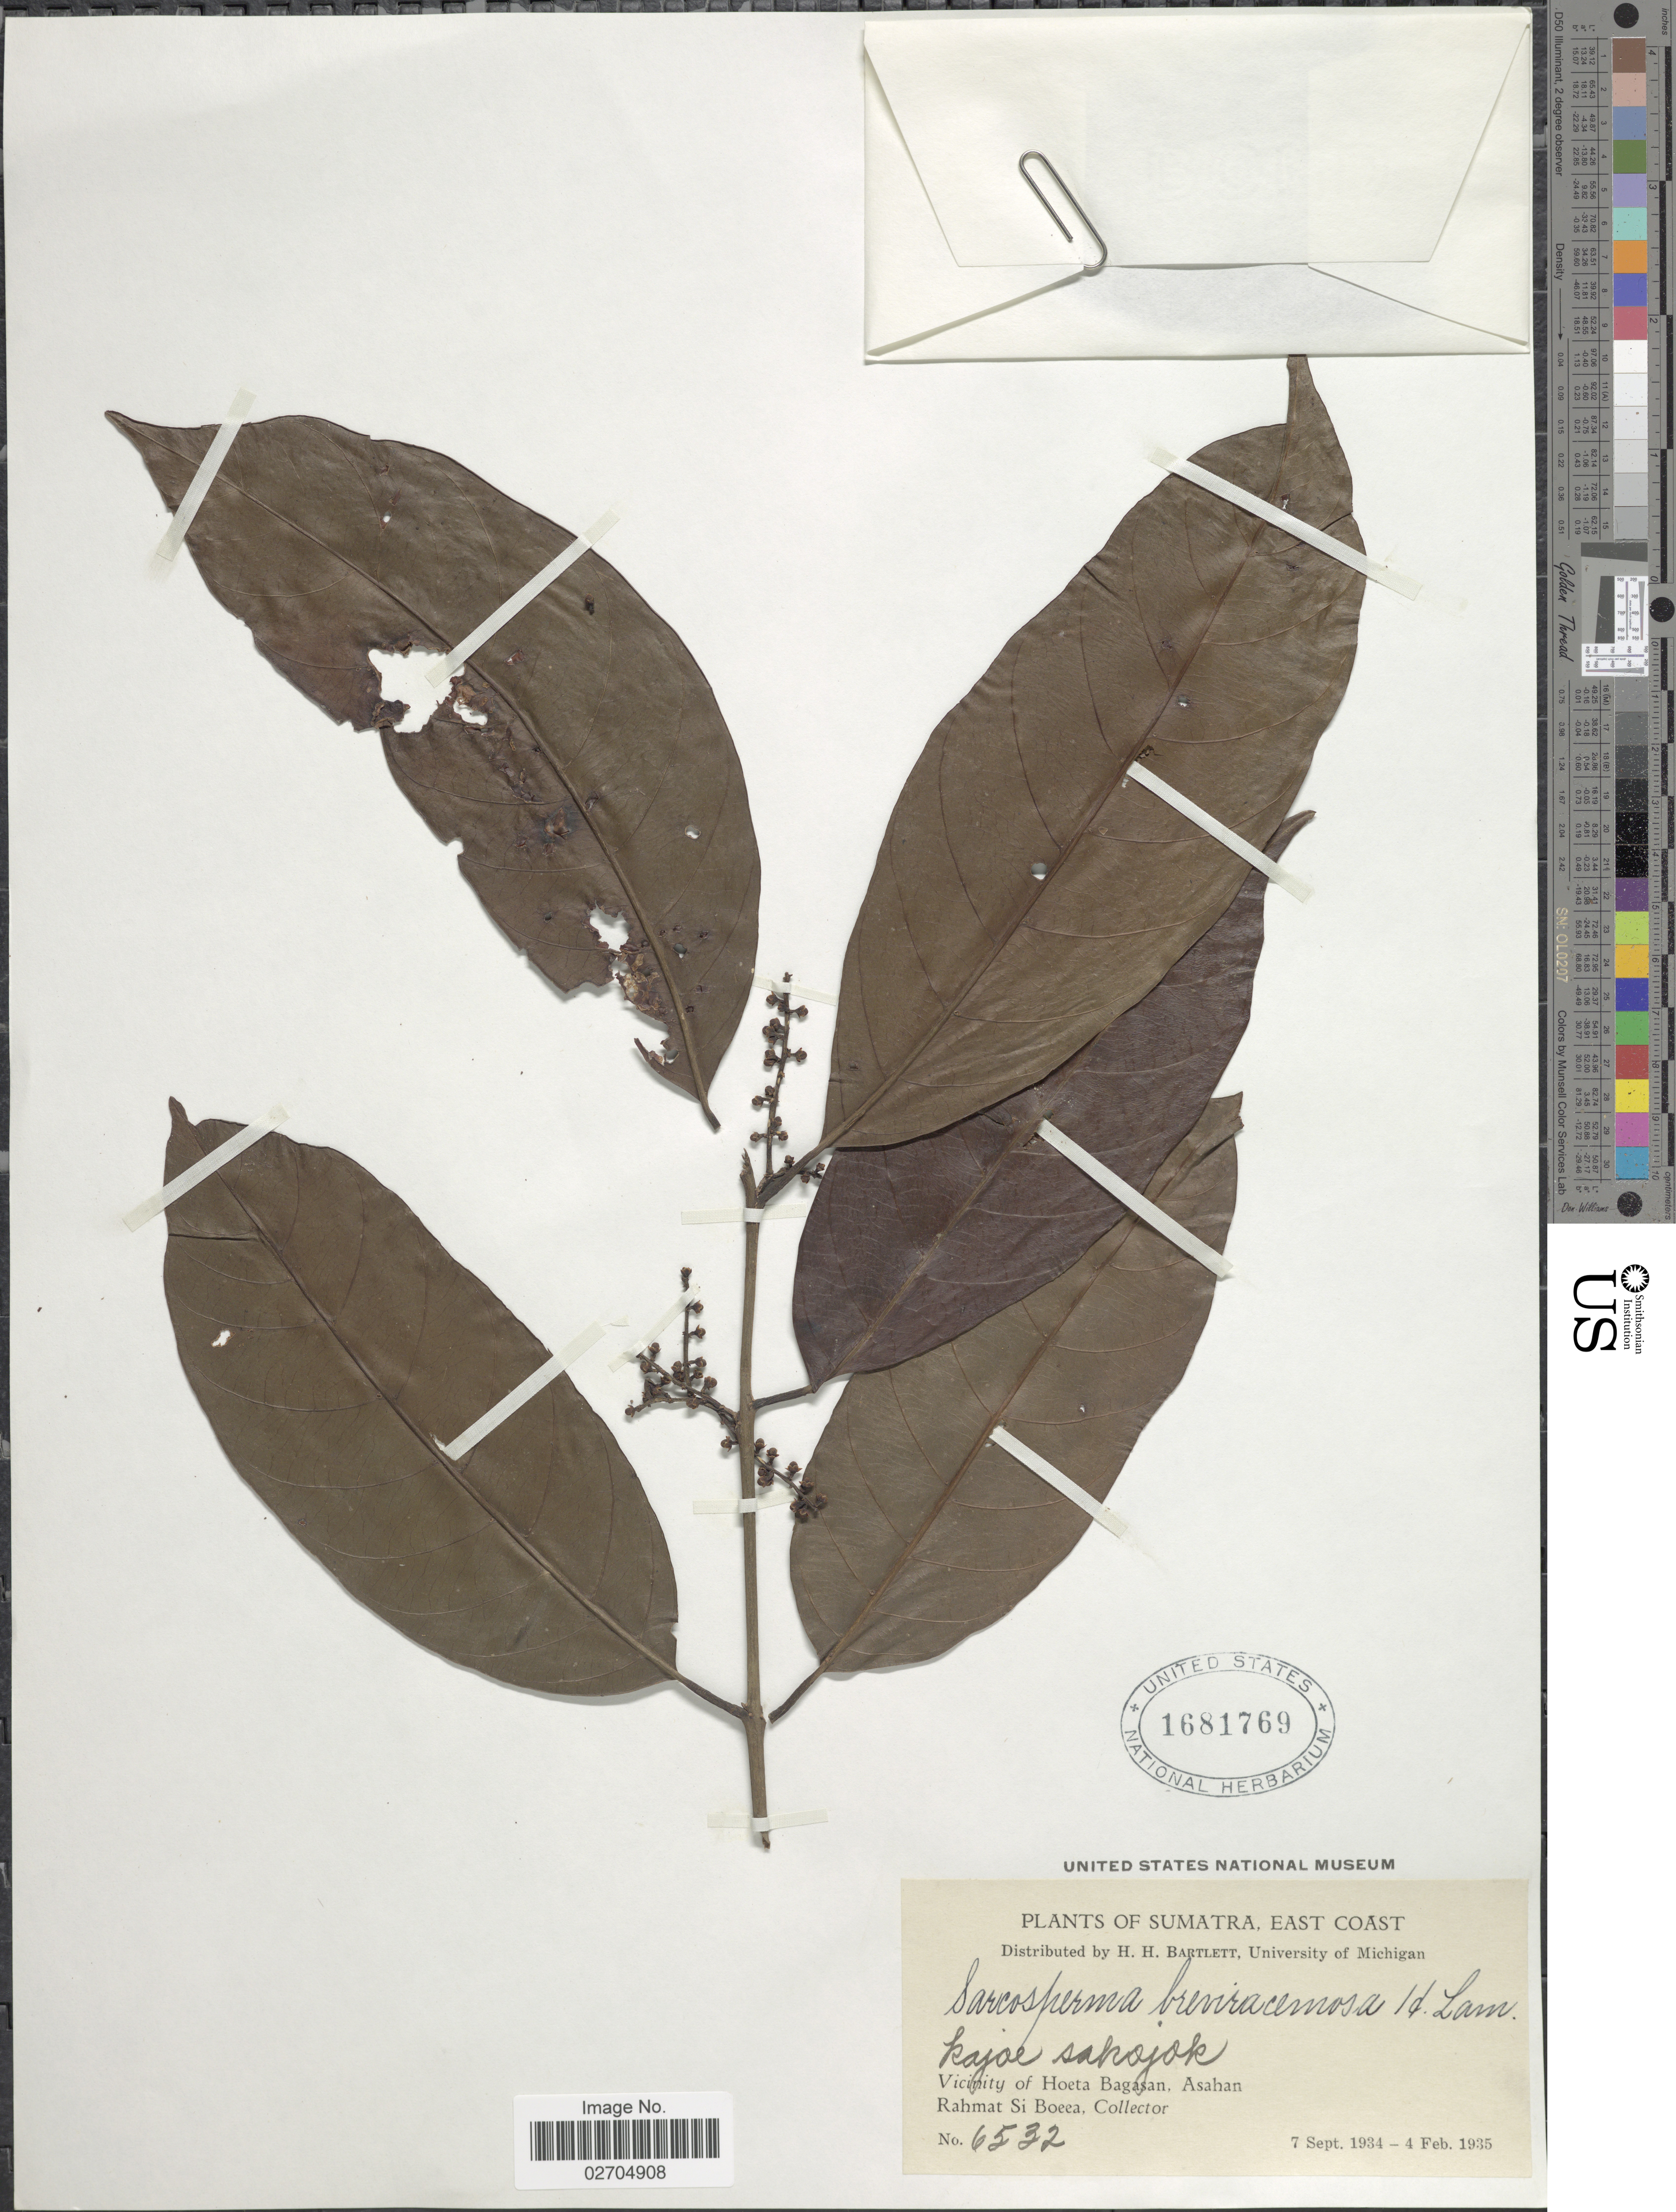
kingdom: Plantae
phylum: Tracheophyta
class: Magnoliopsida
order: Ericales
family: Sapotaceae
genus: Sarcosperma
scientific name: Sarcosperma breviracemosum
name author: H.J. Lam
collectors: Rahmat Si Boeea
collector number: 6532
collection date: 1934-09-07/1935-02-04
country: Indonesia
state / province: Sumatra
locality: East Coast. Kajoe sakojok. Vicinity of Hoeta Bagasan, Asahan.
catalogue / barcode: US 1681769